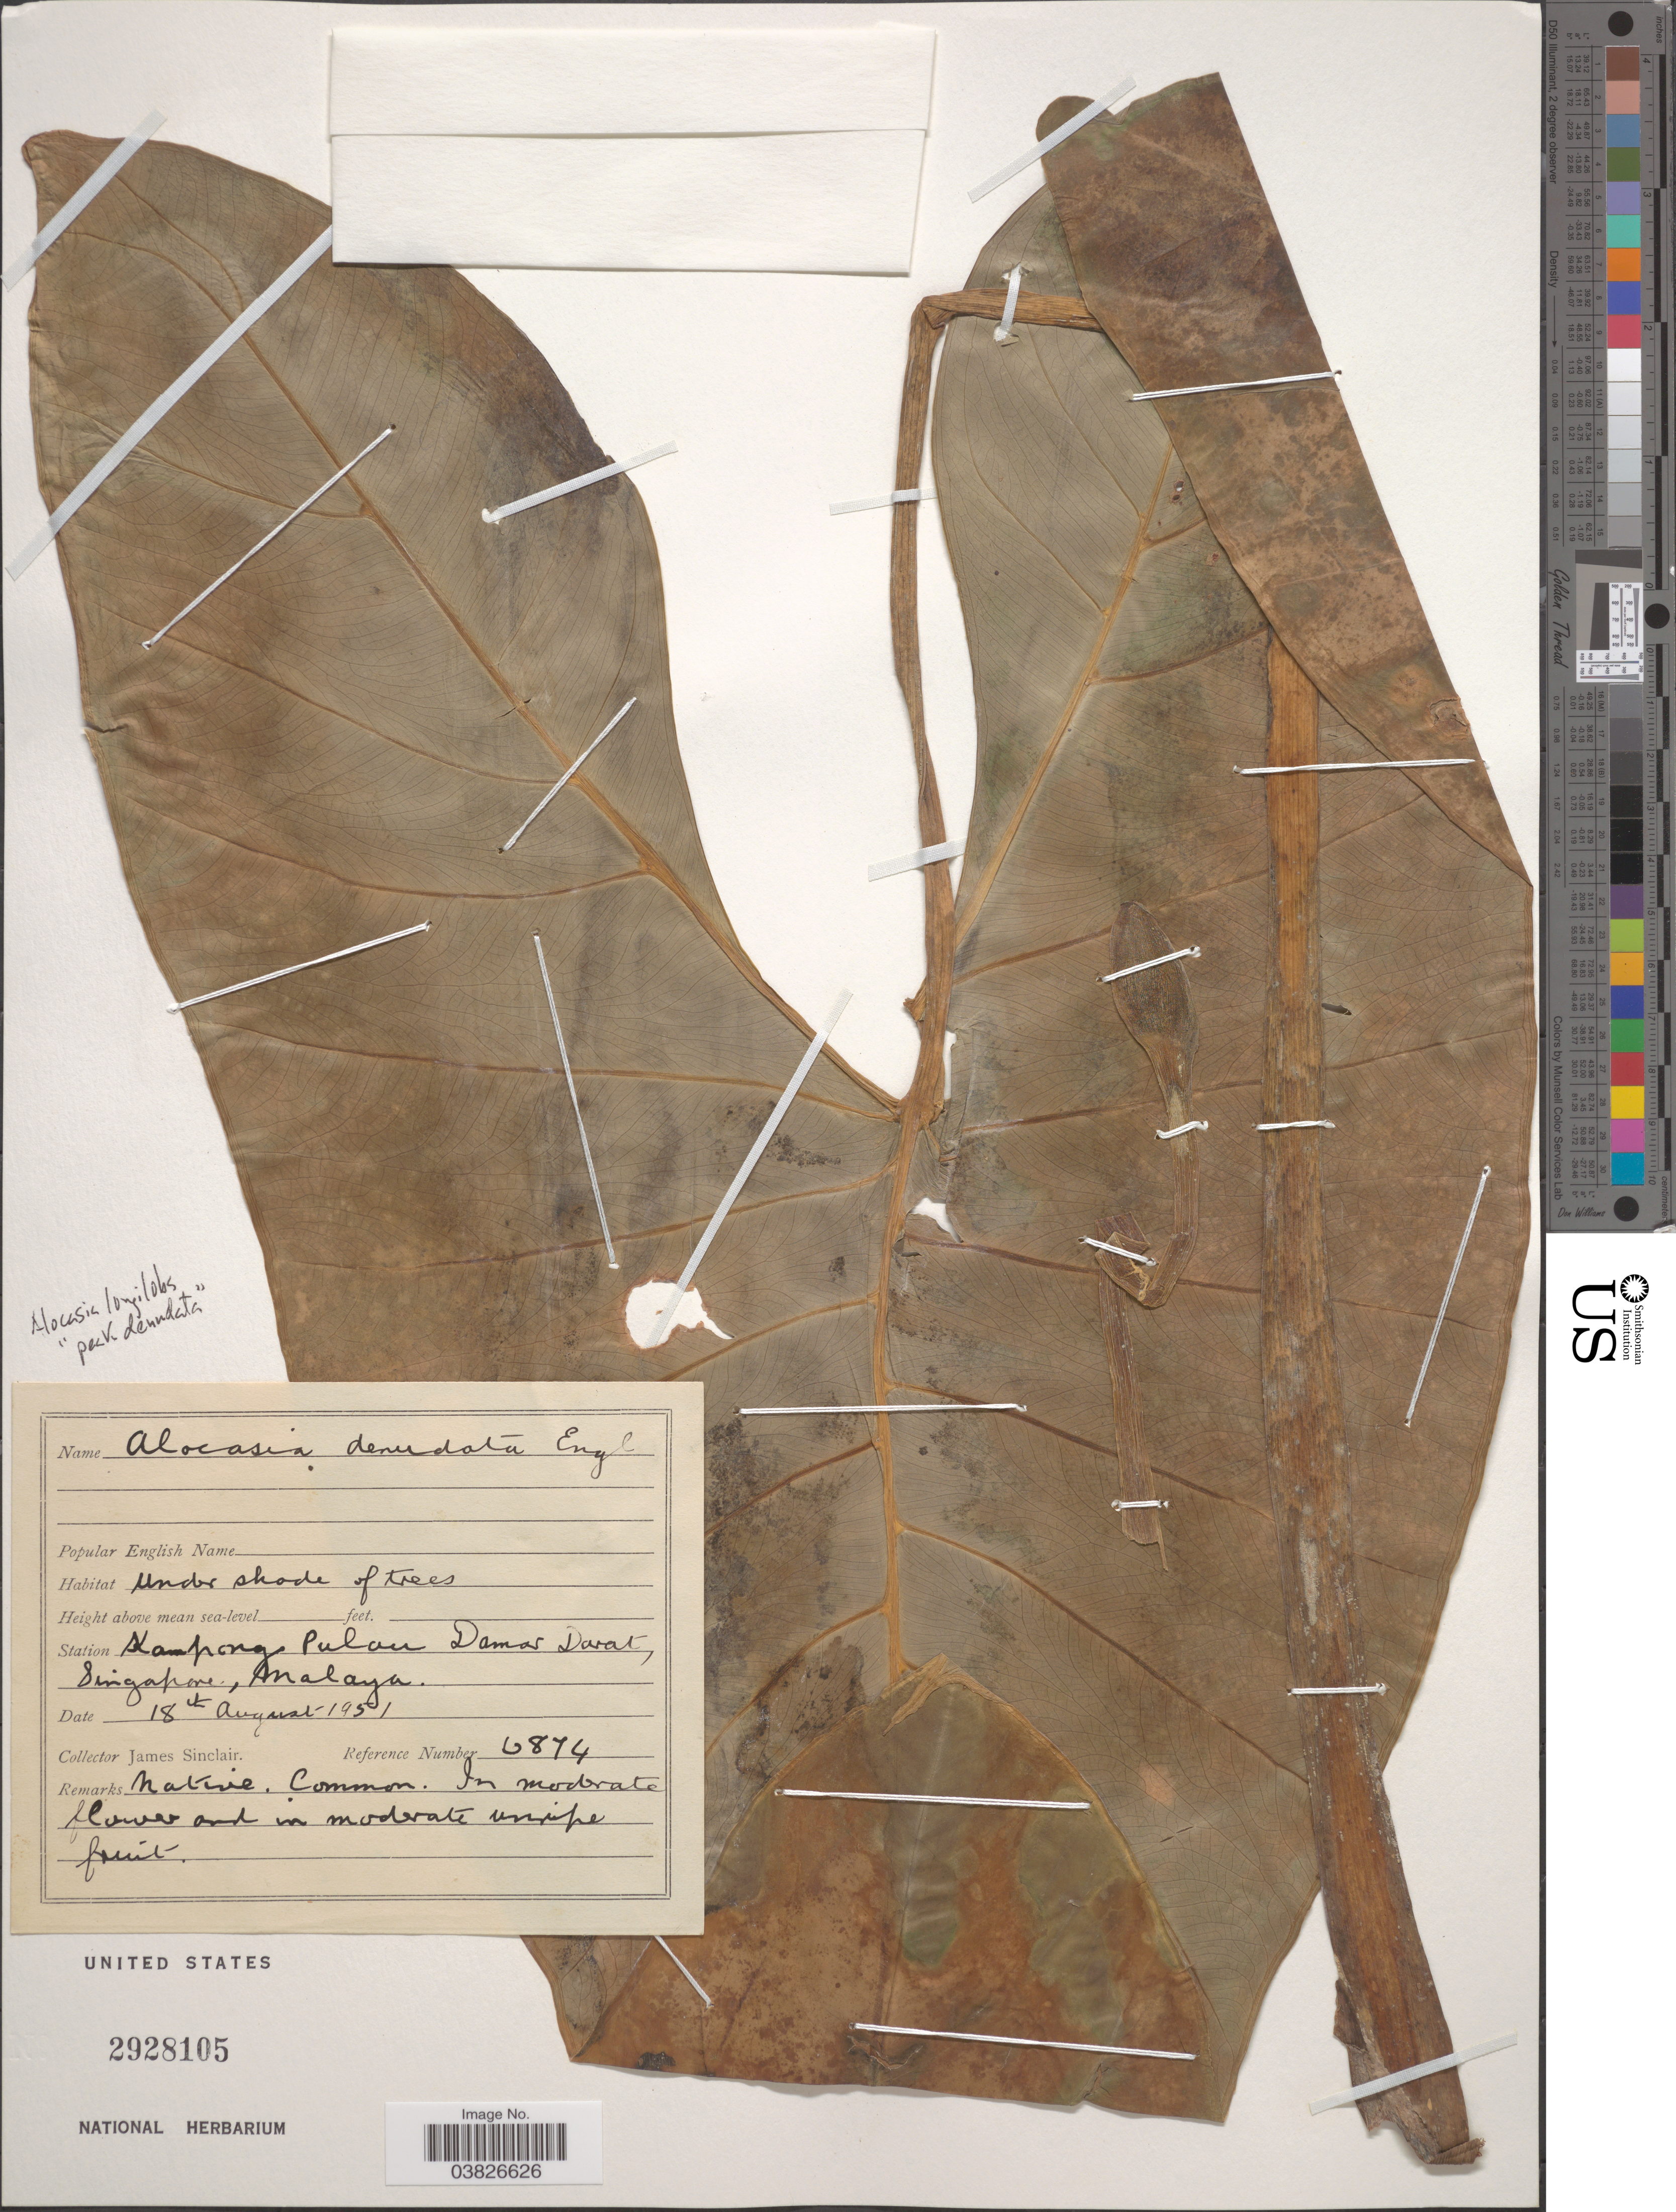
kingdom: Plantae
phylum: Tracheophyta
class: Liliopsida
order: Alismatales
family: Araceae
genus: Alocasia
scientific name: Alocasia longiloba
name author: Miq.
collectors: J. Sinclair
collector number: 6874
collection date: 1951-08-18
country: Singapore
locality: Station Kampong Pulau Damas Darat, Malaya.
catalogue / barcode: US 2928105